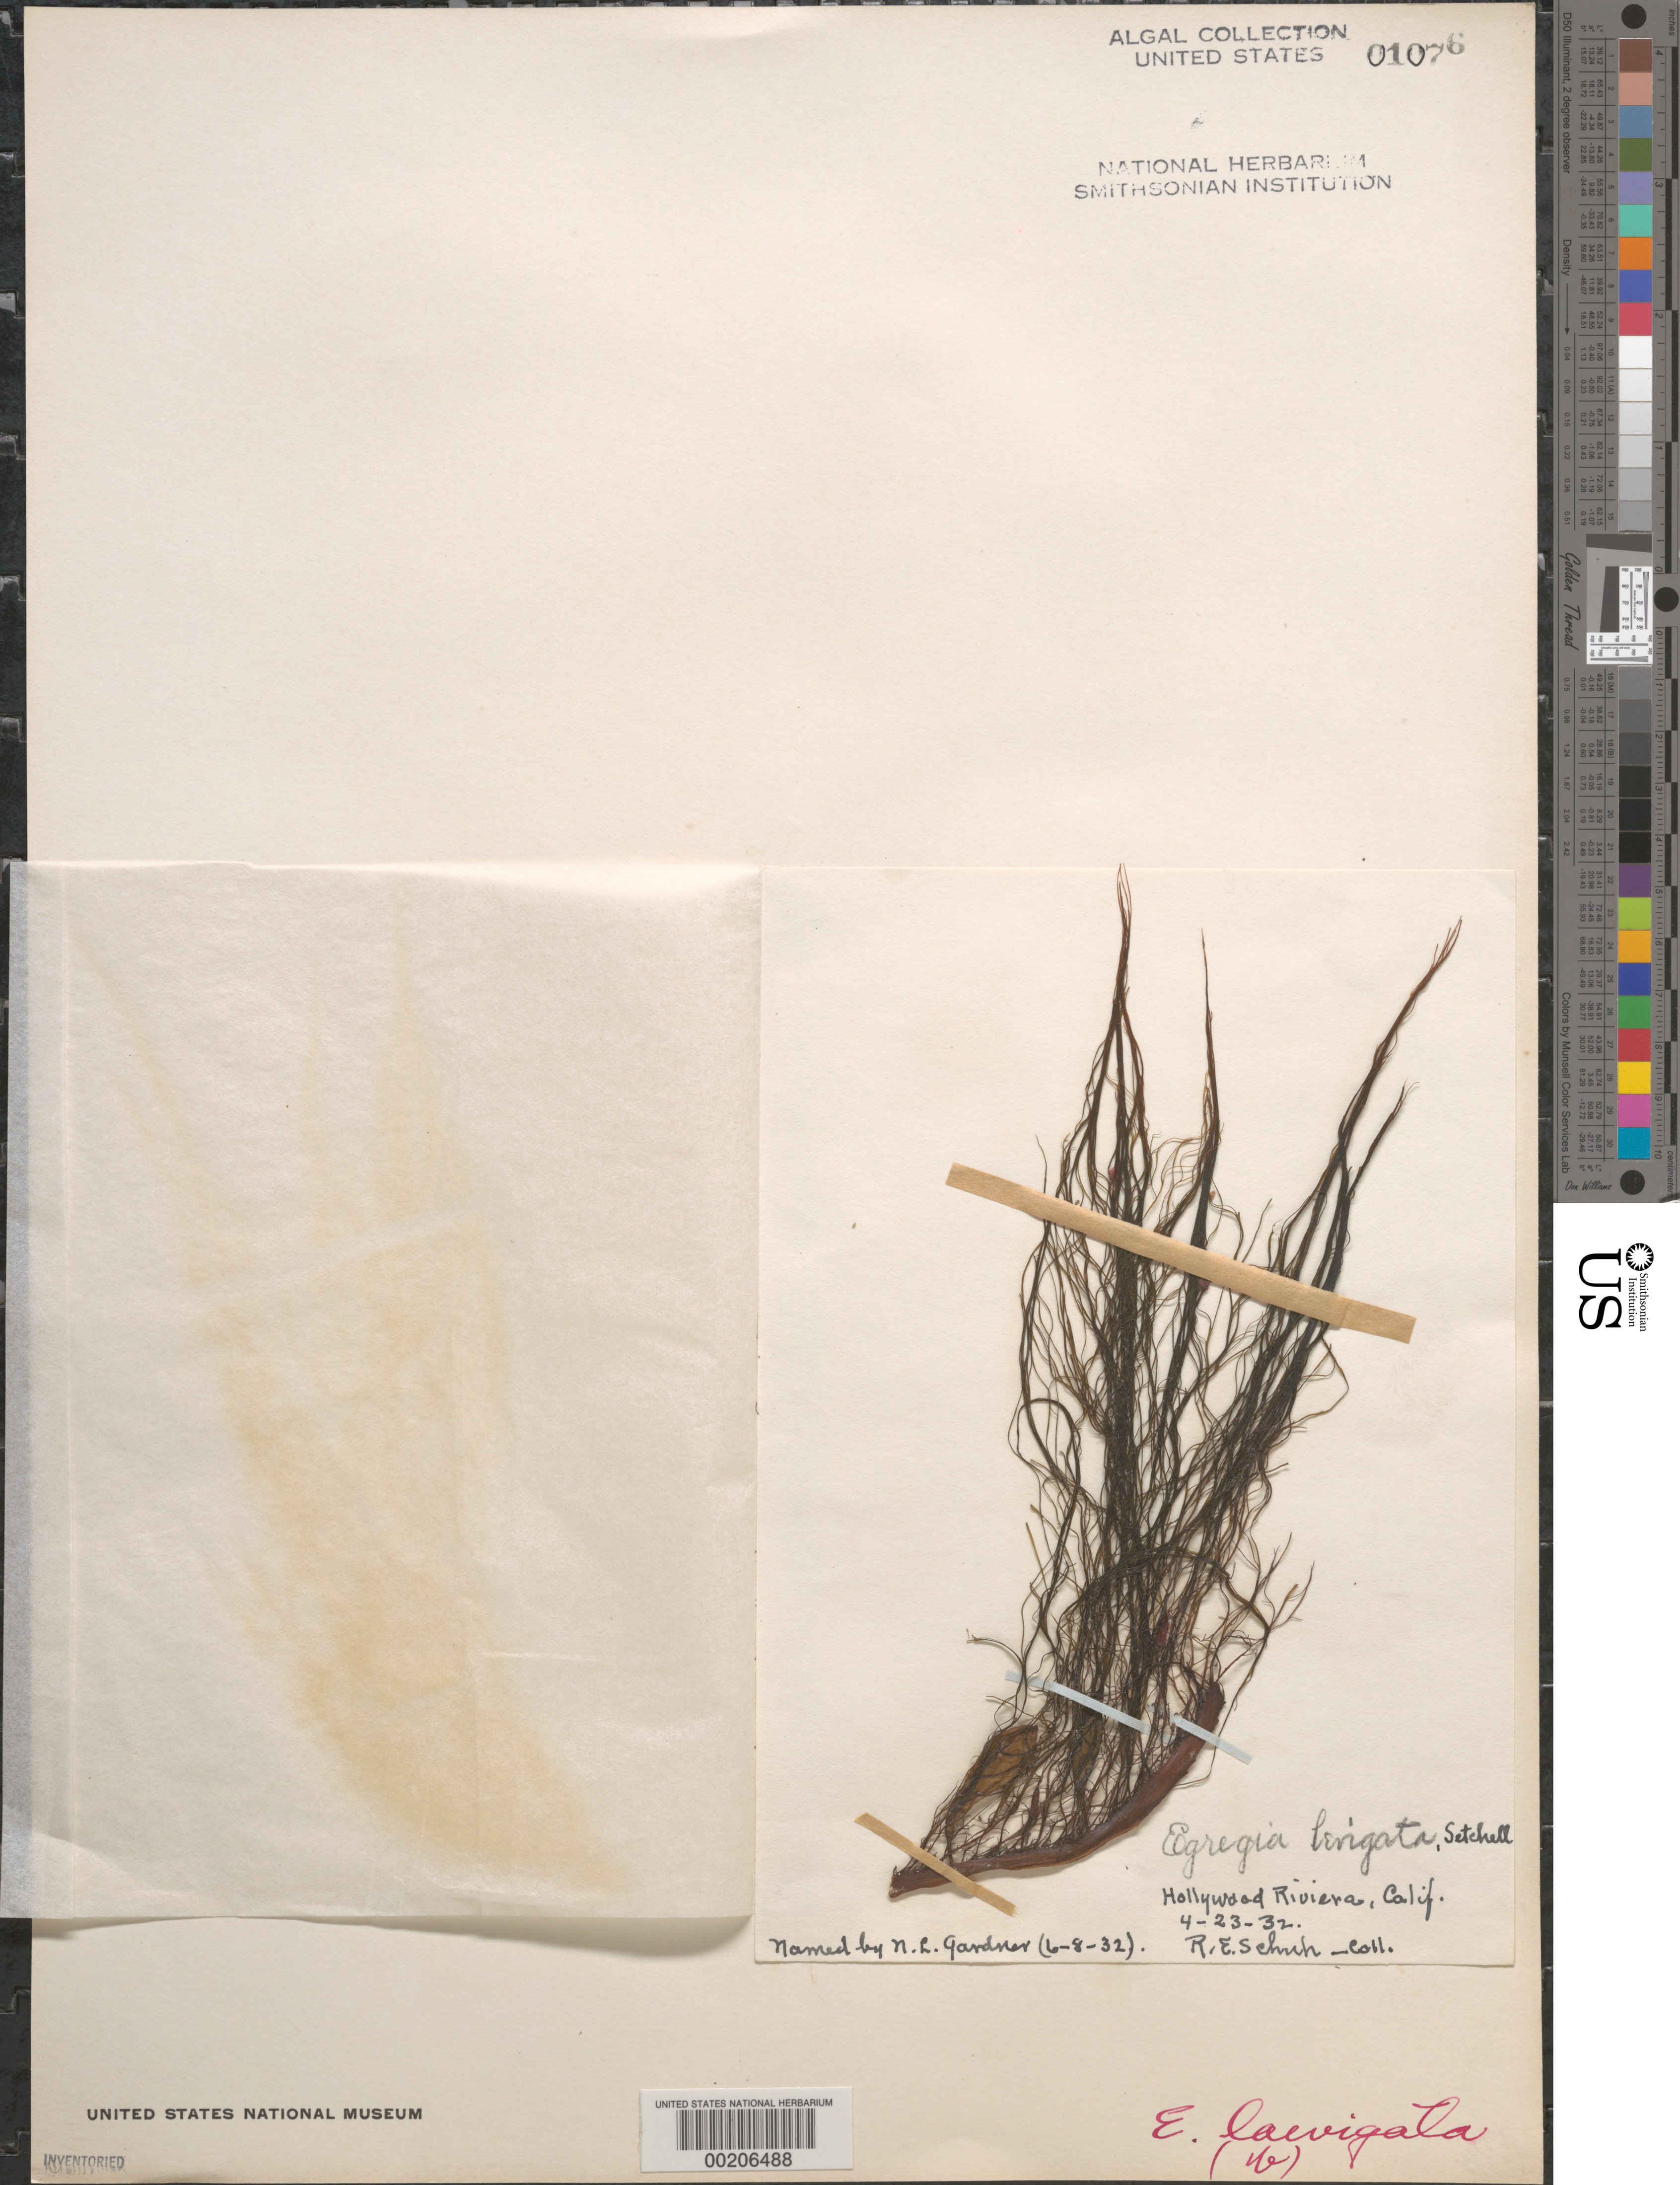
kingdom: Chromista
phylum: Ochrophyta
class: Phaeophyceae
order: Laminariales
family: Lessoniaceae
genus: Egregia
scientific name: Egregia menziesii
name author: (Turner) Aresch.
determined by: Algae name updating Project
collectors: R. Schuh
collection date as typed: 23 Apr 1932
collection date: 1932-04-23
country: United States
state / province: California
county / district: Los Angeles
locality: Hollywood Riviera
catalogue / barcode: US 1076